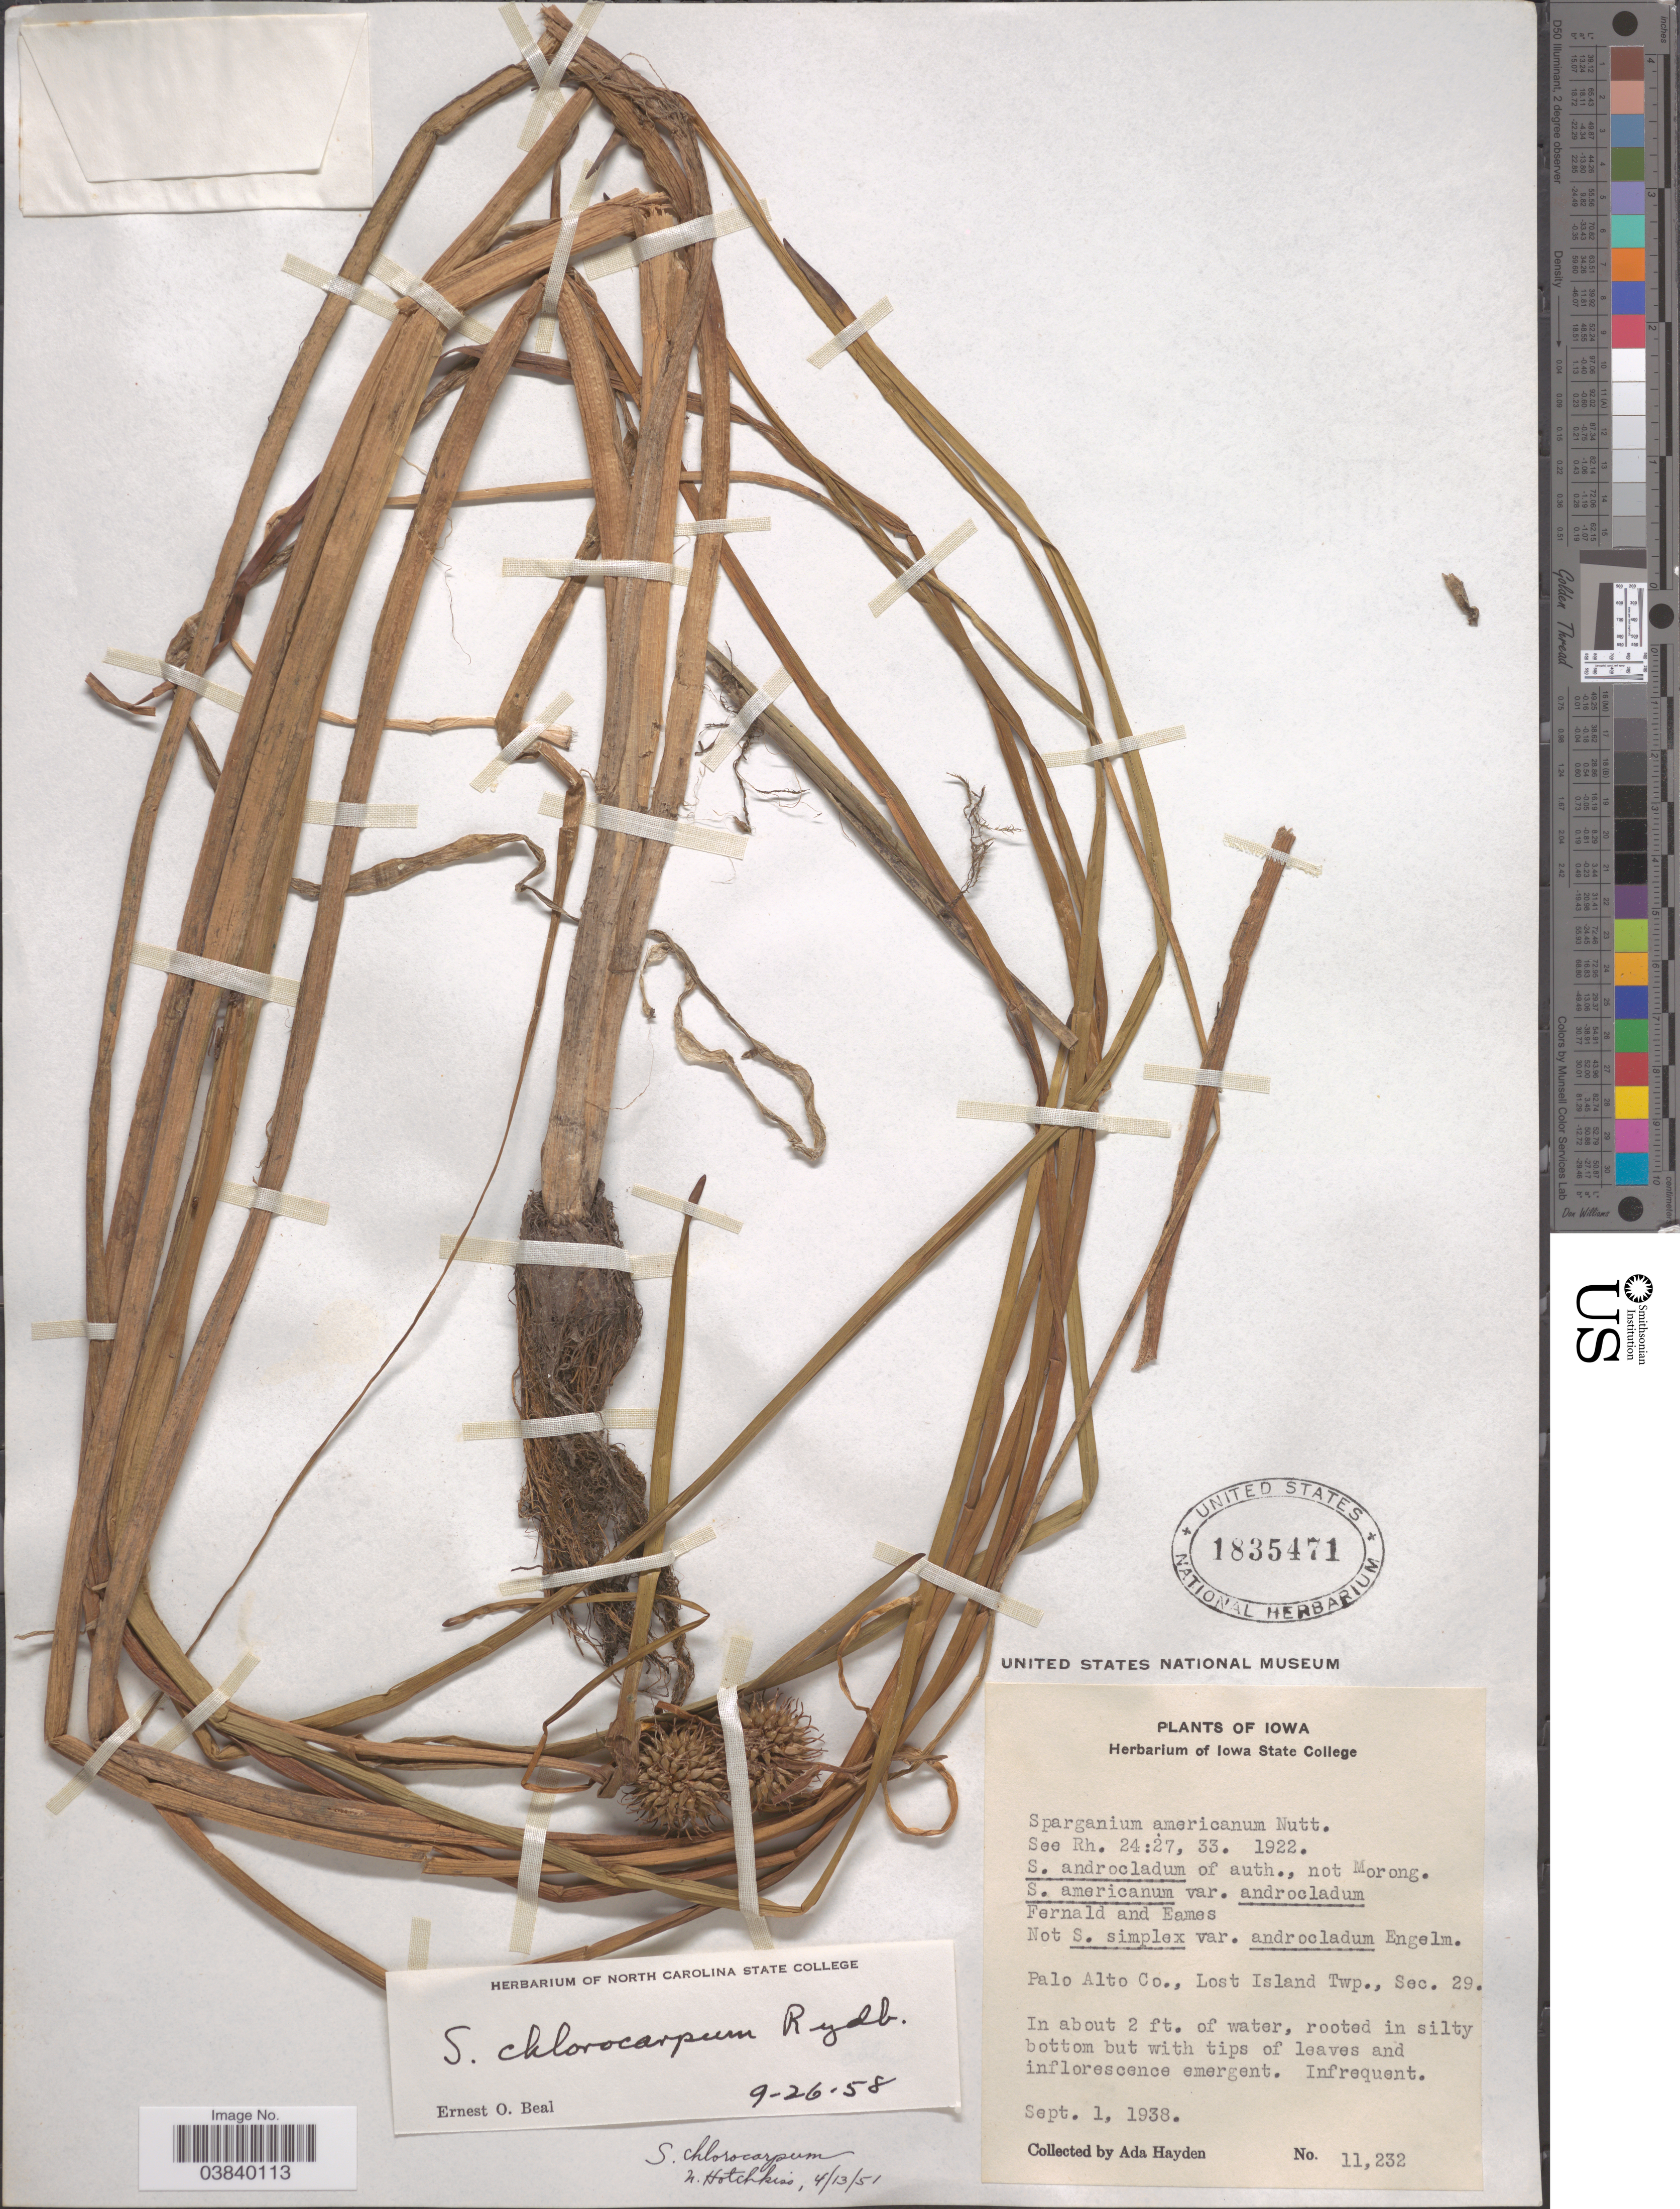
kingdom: Plantae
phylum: Tracheophyta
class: Liliopsida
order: Poales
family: Typhaceae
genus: Sparganium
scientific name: Sparganium chlorocarpum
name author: Rydb.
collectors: Ada Hayden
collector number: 11232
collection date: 1938-09-01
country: United States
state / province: Iowa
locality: Palo Alto Co., Lost Island Twp., Sec. 29.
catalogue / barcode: US 1835471